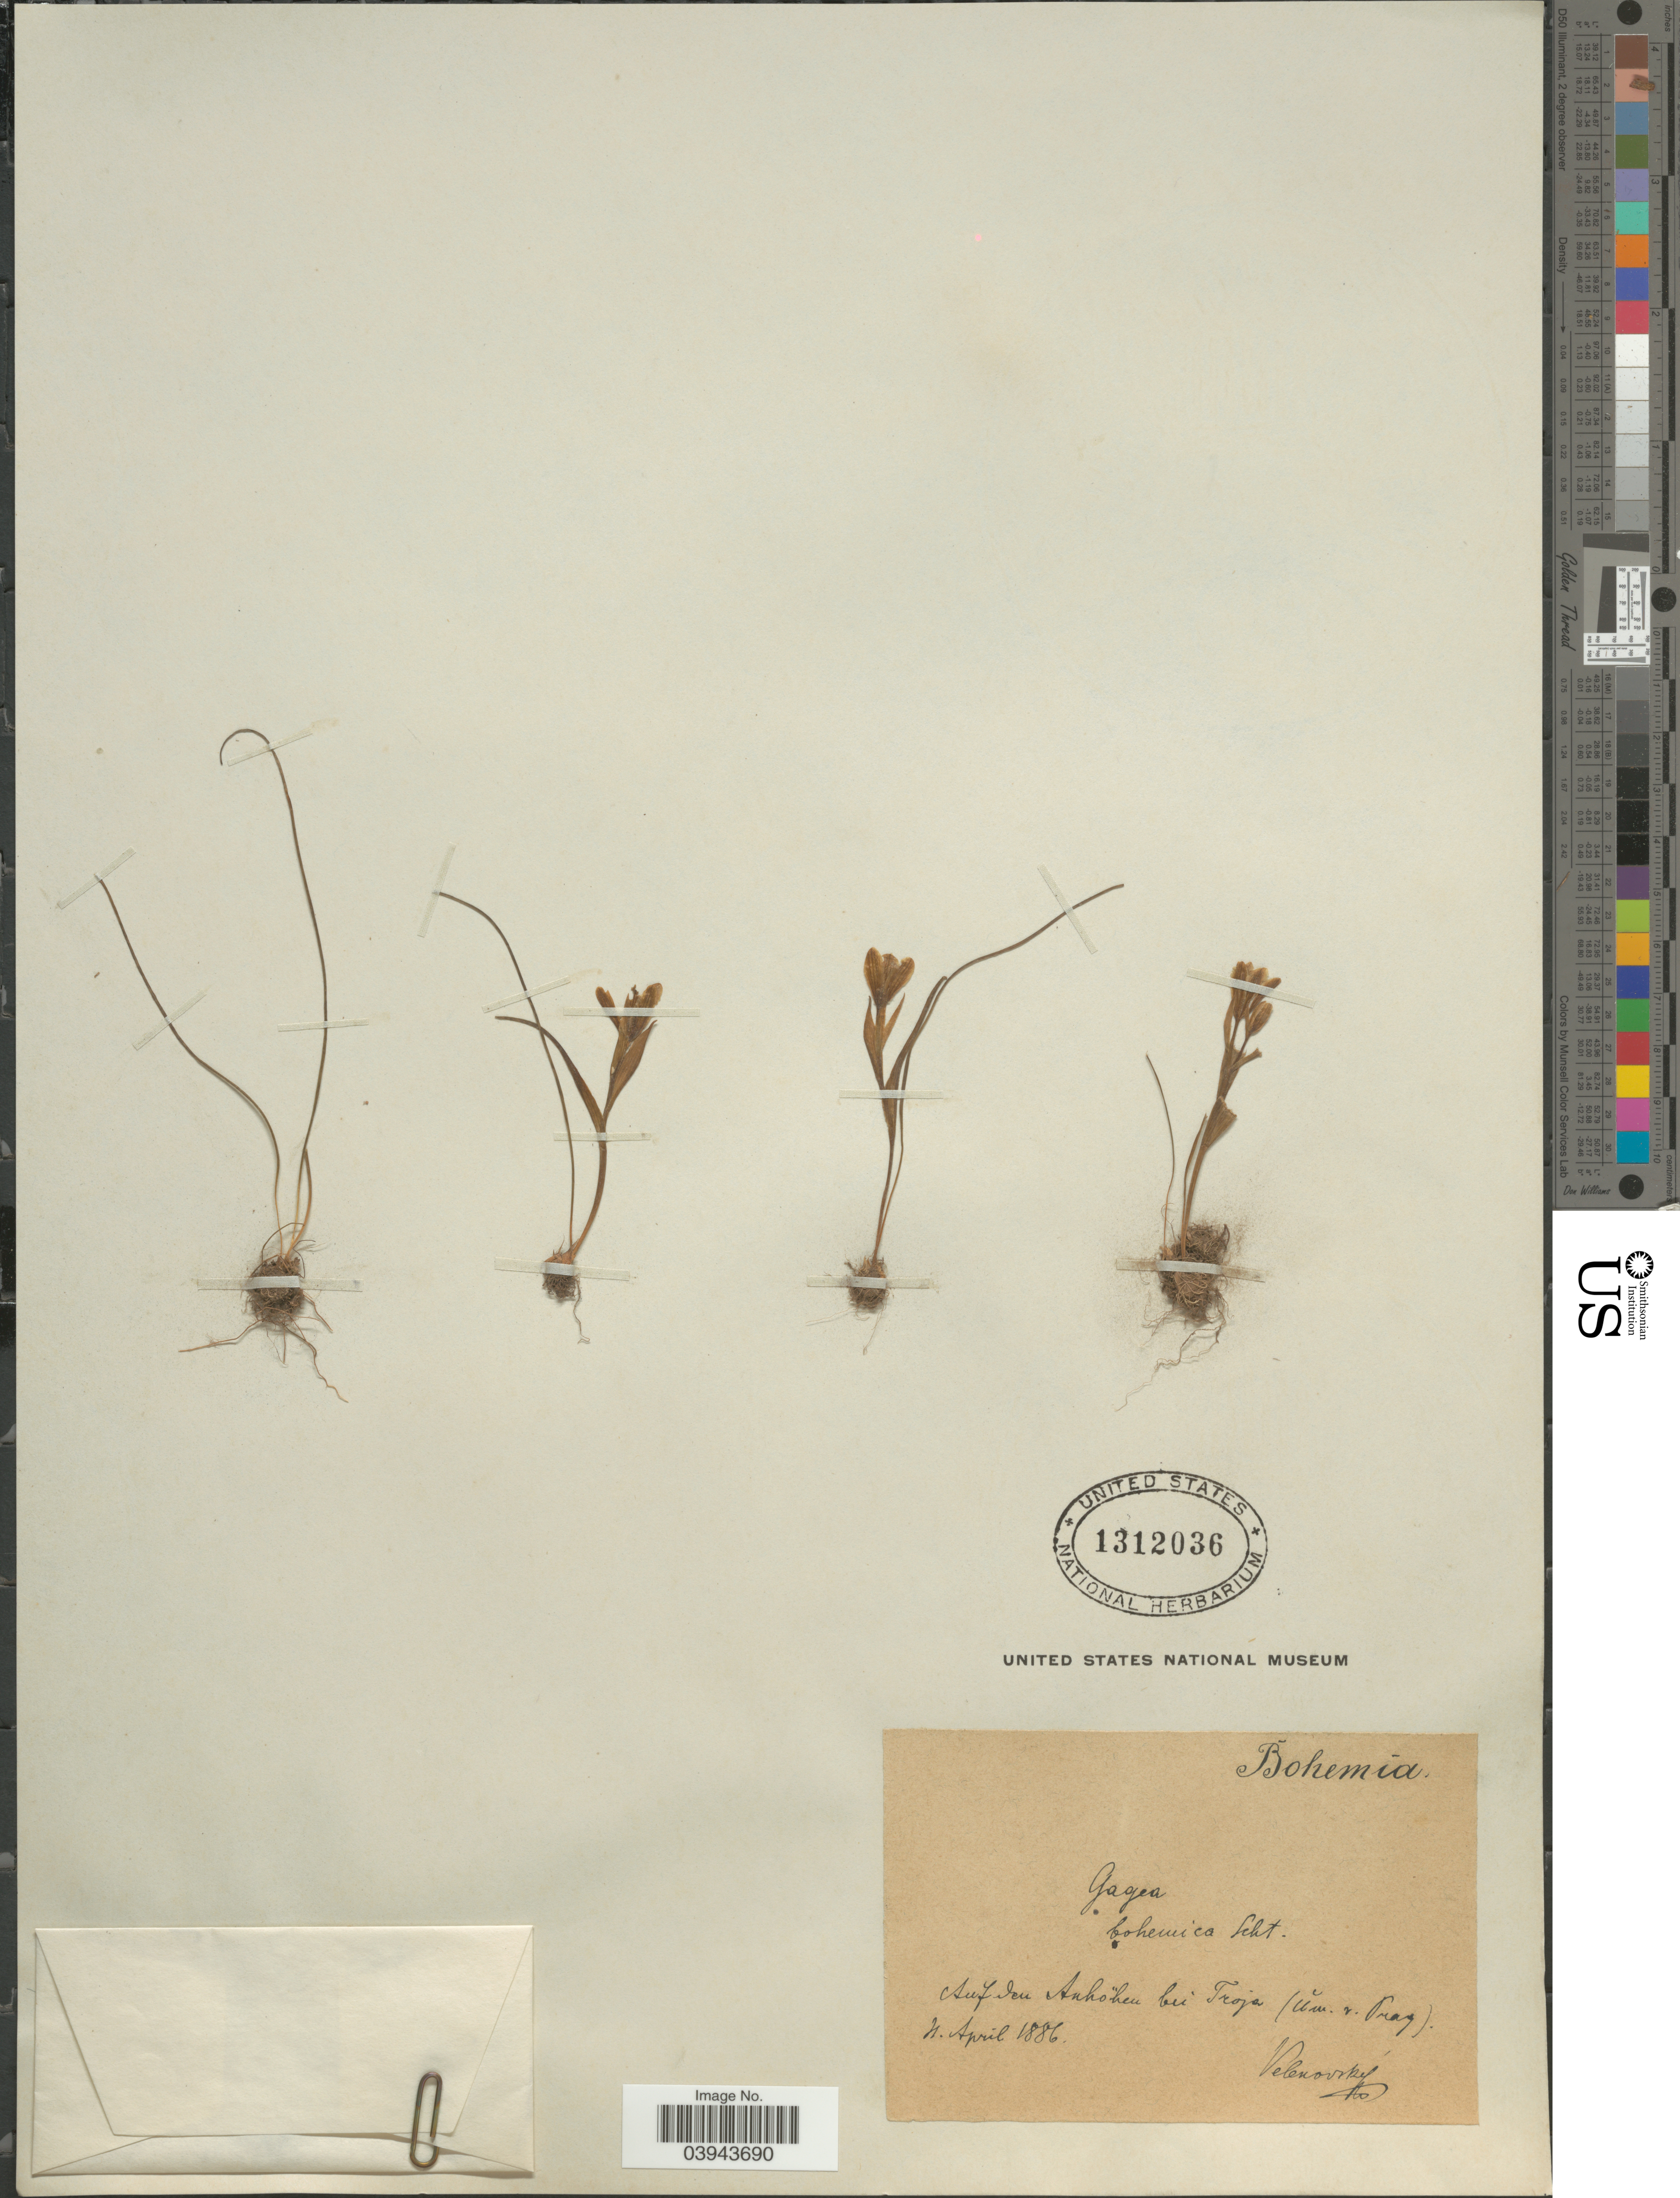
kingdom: Plantae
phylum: Tracheophyta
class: Liliopsida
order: Liliales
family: Liliaceae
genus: Gagea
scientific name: Gagea bohemica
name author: Schult. f.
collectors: J. Velenovsky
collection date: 1886-04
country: Czechia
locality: Bohemia. Auf den Auhöhen bei Troja (Um. v. Prag).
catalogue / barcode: US 1312036